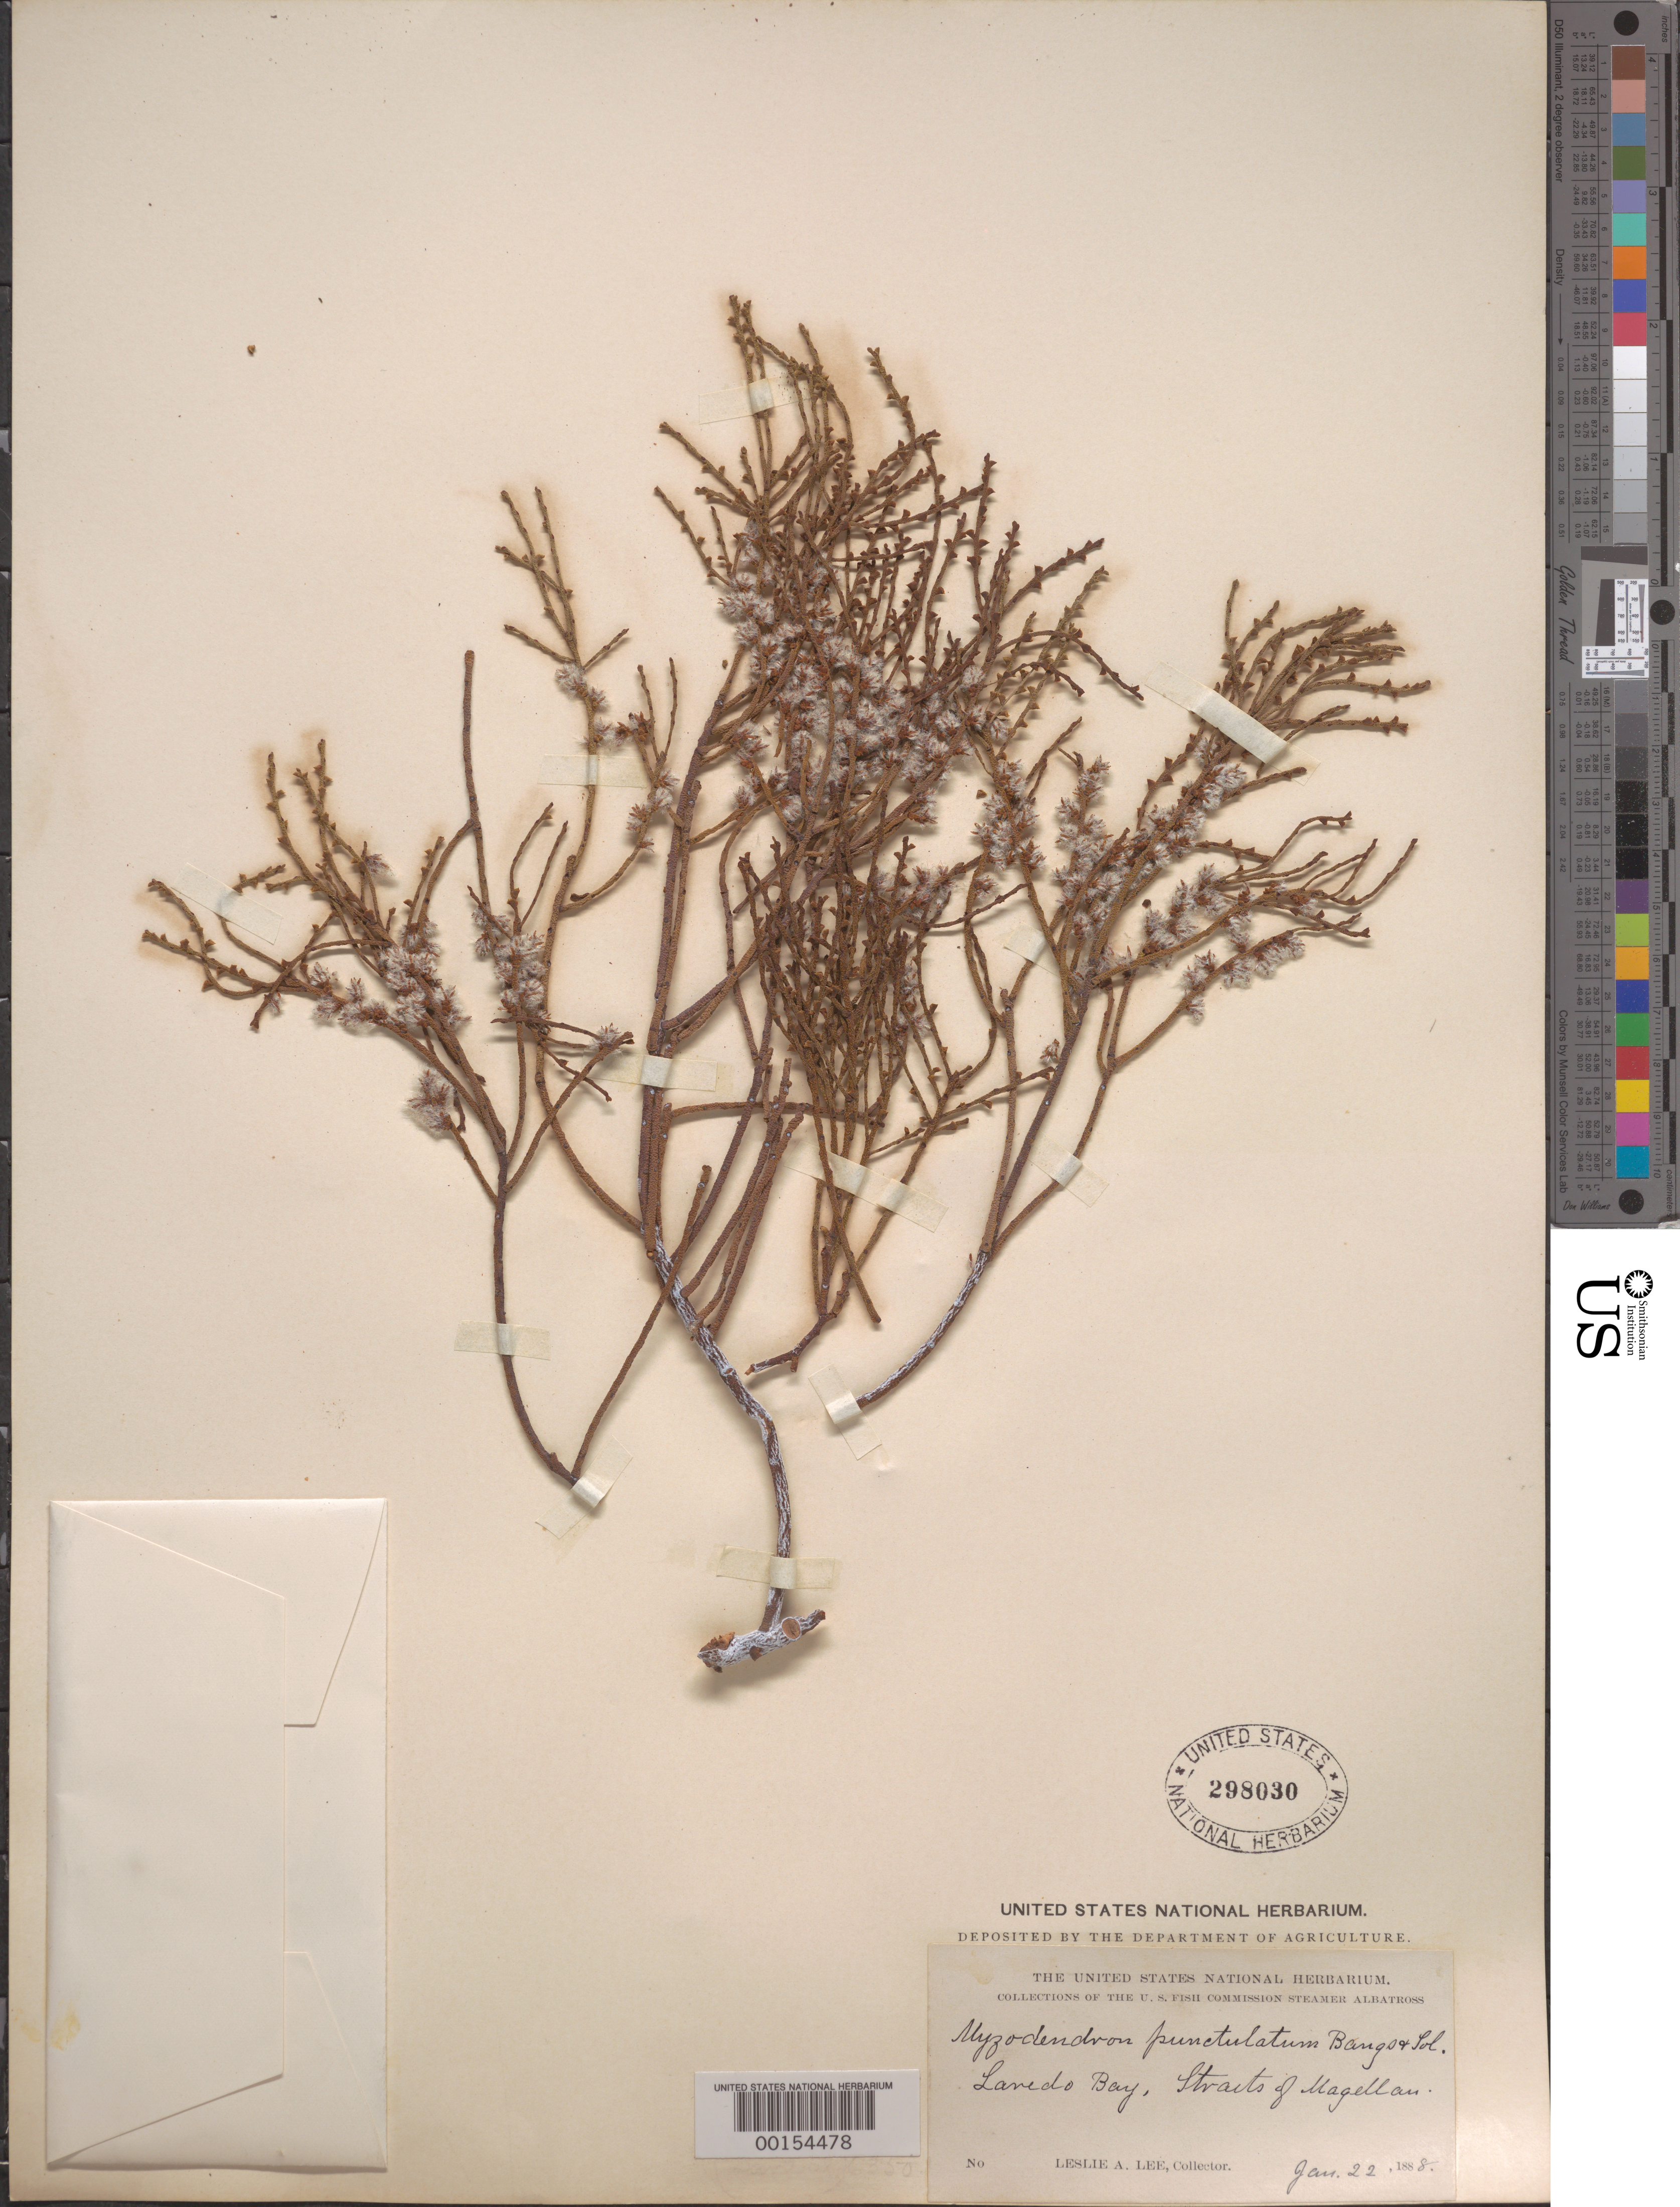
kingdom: Plantae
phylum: Tracheophyta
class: Magnoliopsida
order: Santalales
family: Misodendraceae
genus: Misodendrum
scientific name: Misodendrum punctulatum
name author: Sol. ex DC.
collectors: L. Lee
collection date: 1888-01-22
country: Chile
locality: Laredo Bay, Straits of Magellan.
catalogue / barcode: US 298030